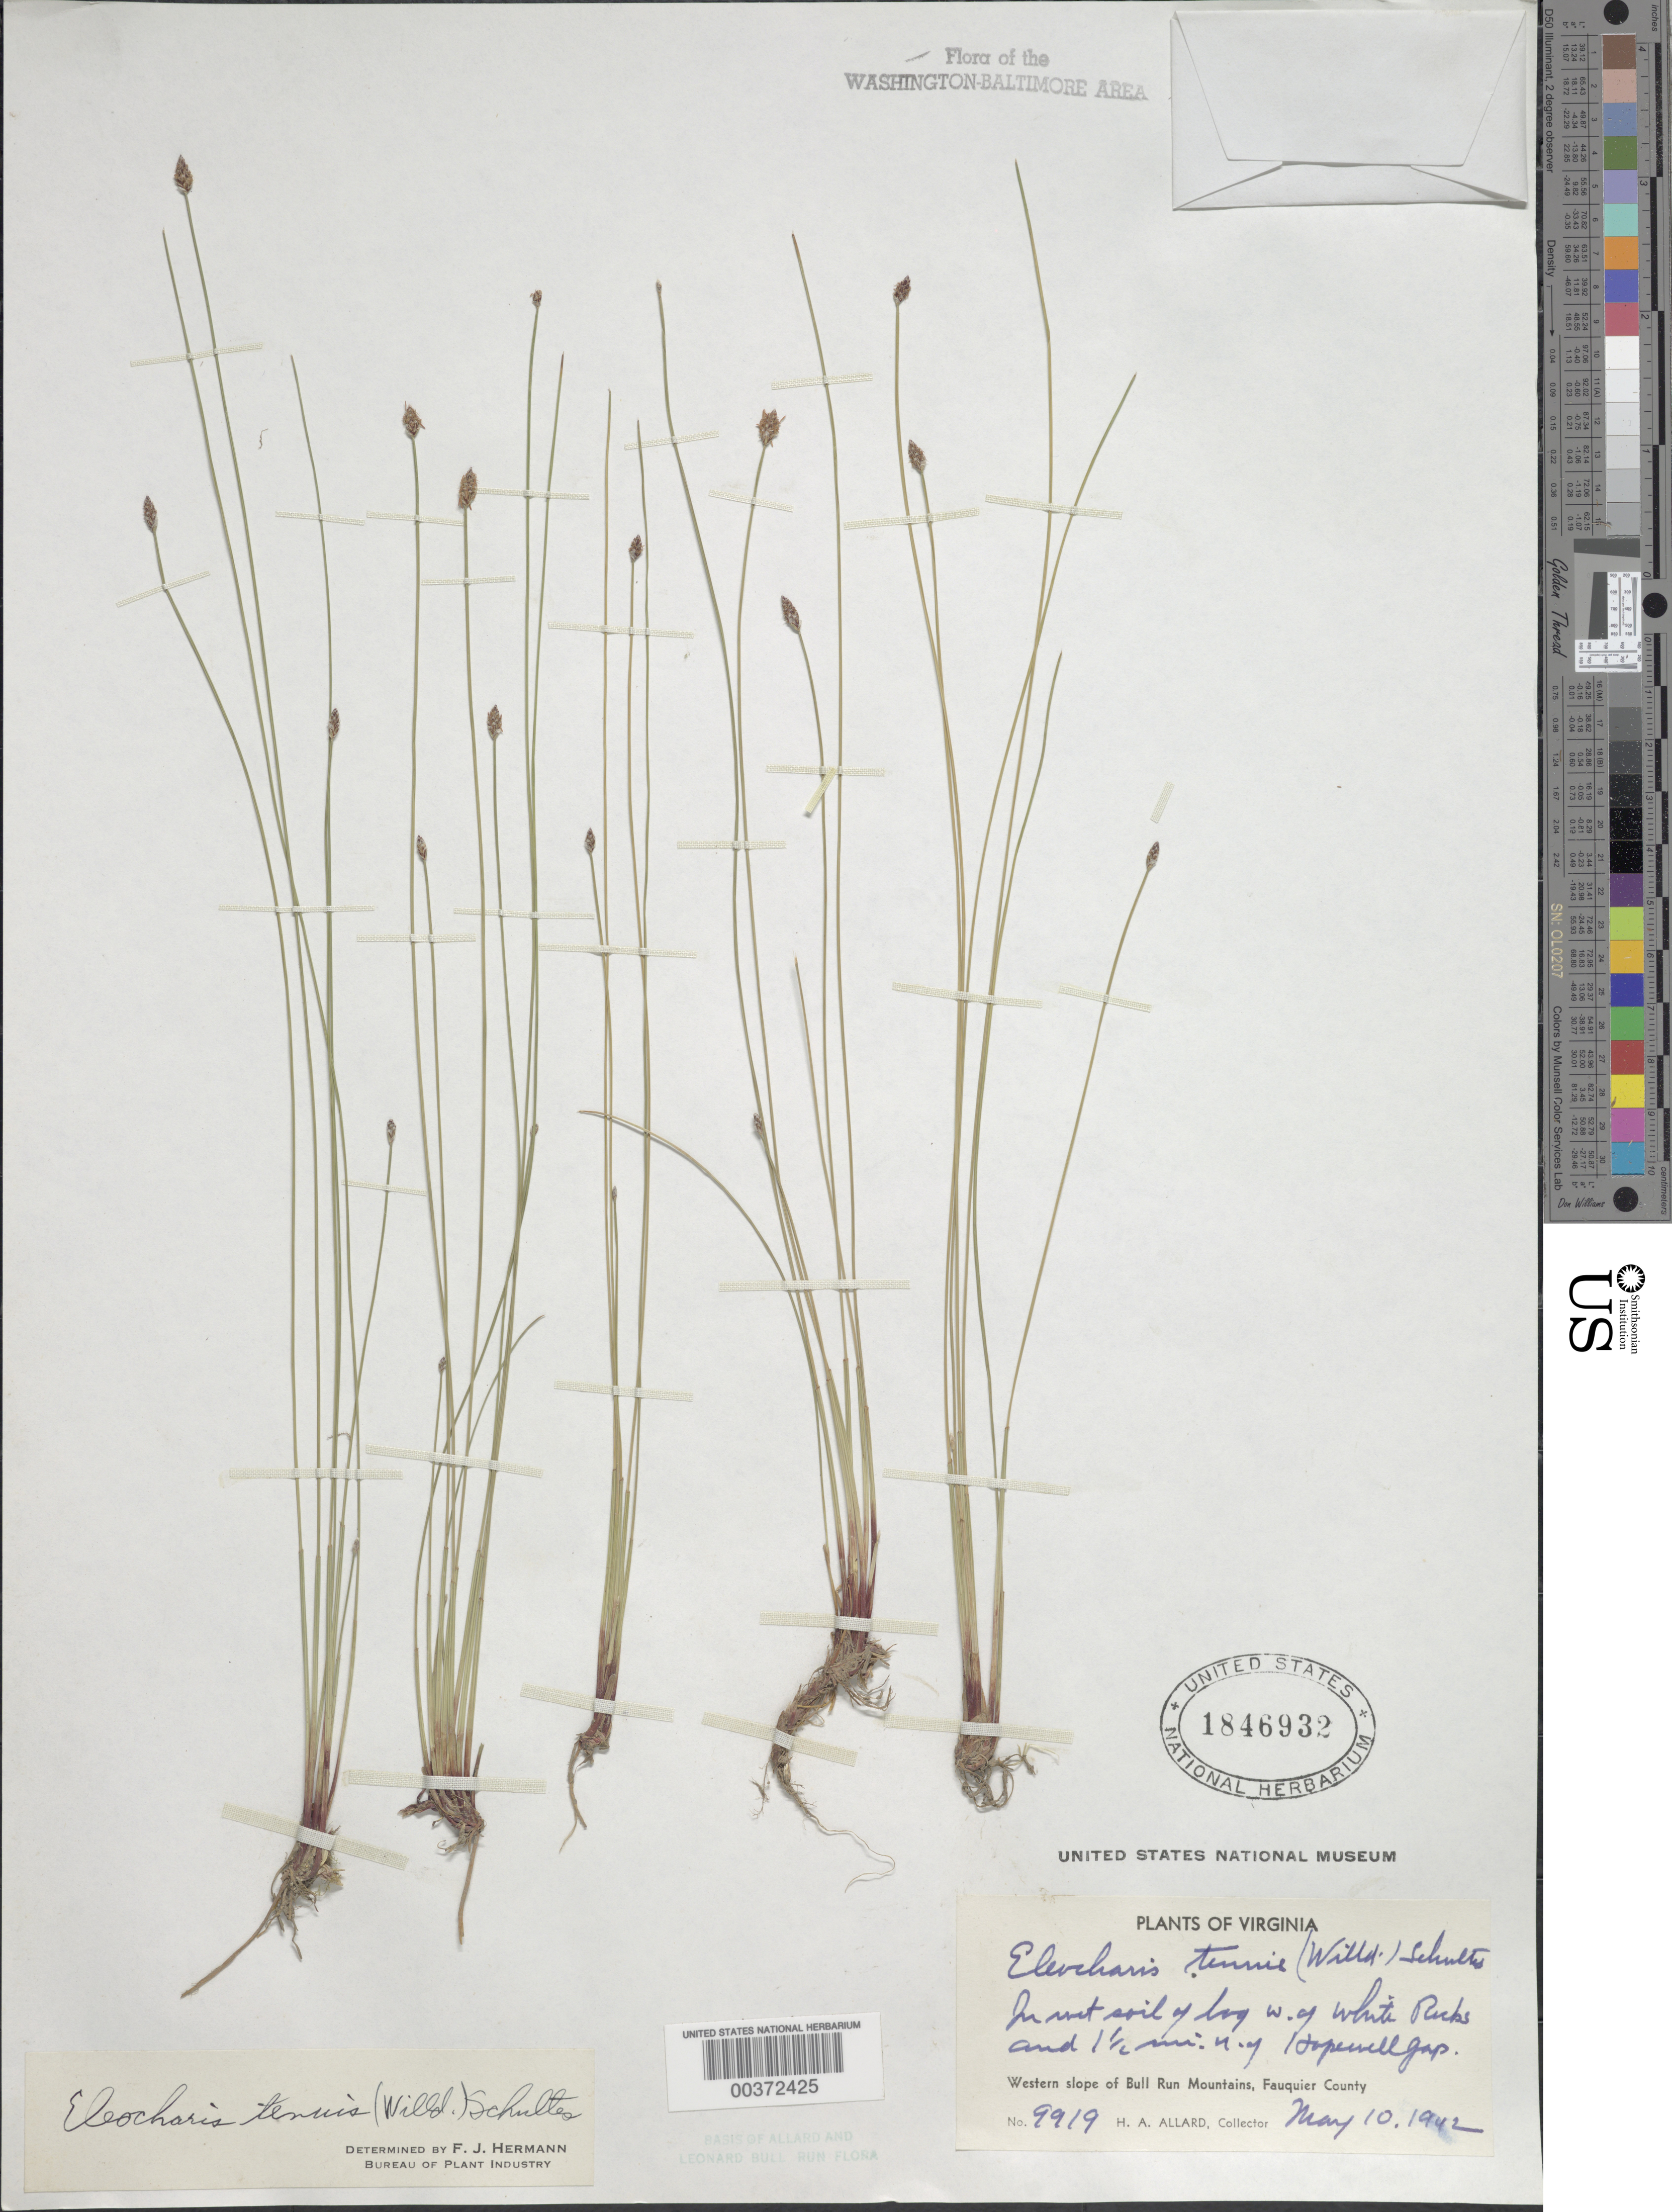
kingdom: Plantae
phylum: Tracheophyta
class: Liliopsida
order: Poales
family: Cyperaceae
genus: Eleocharis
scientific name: Eleocharis tenuis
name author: (Willd.) Schult.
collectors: H. A. Allard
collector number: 9919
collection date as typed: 10 May 1942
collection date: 1942-05-10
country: United States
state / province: Virginia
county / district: Fauquier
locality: North of Hopewell Gap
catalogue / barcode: US 1846932